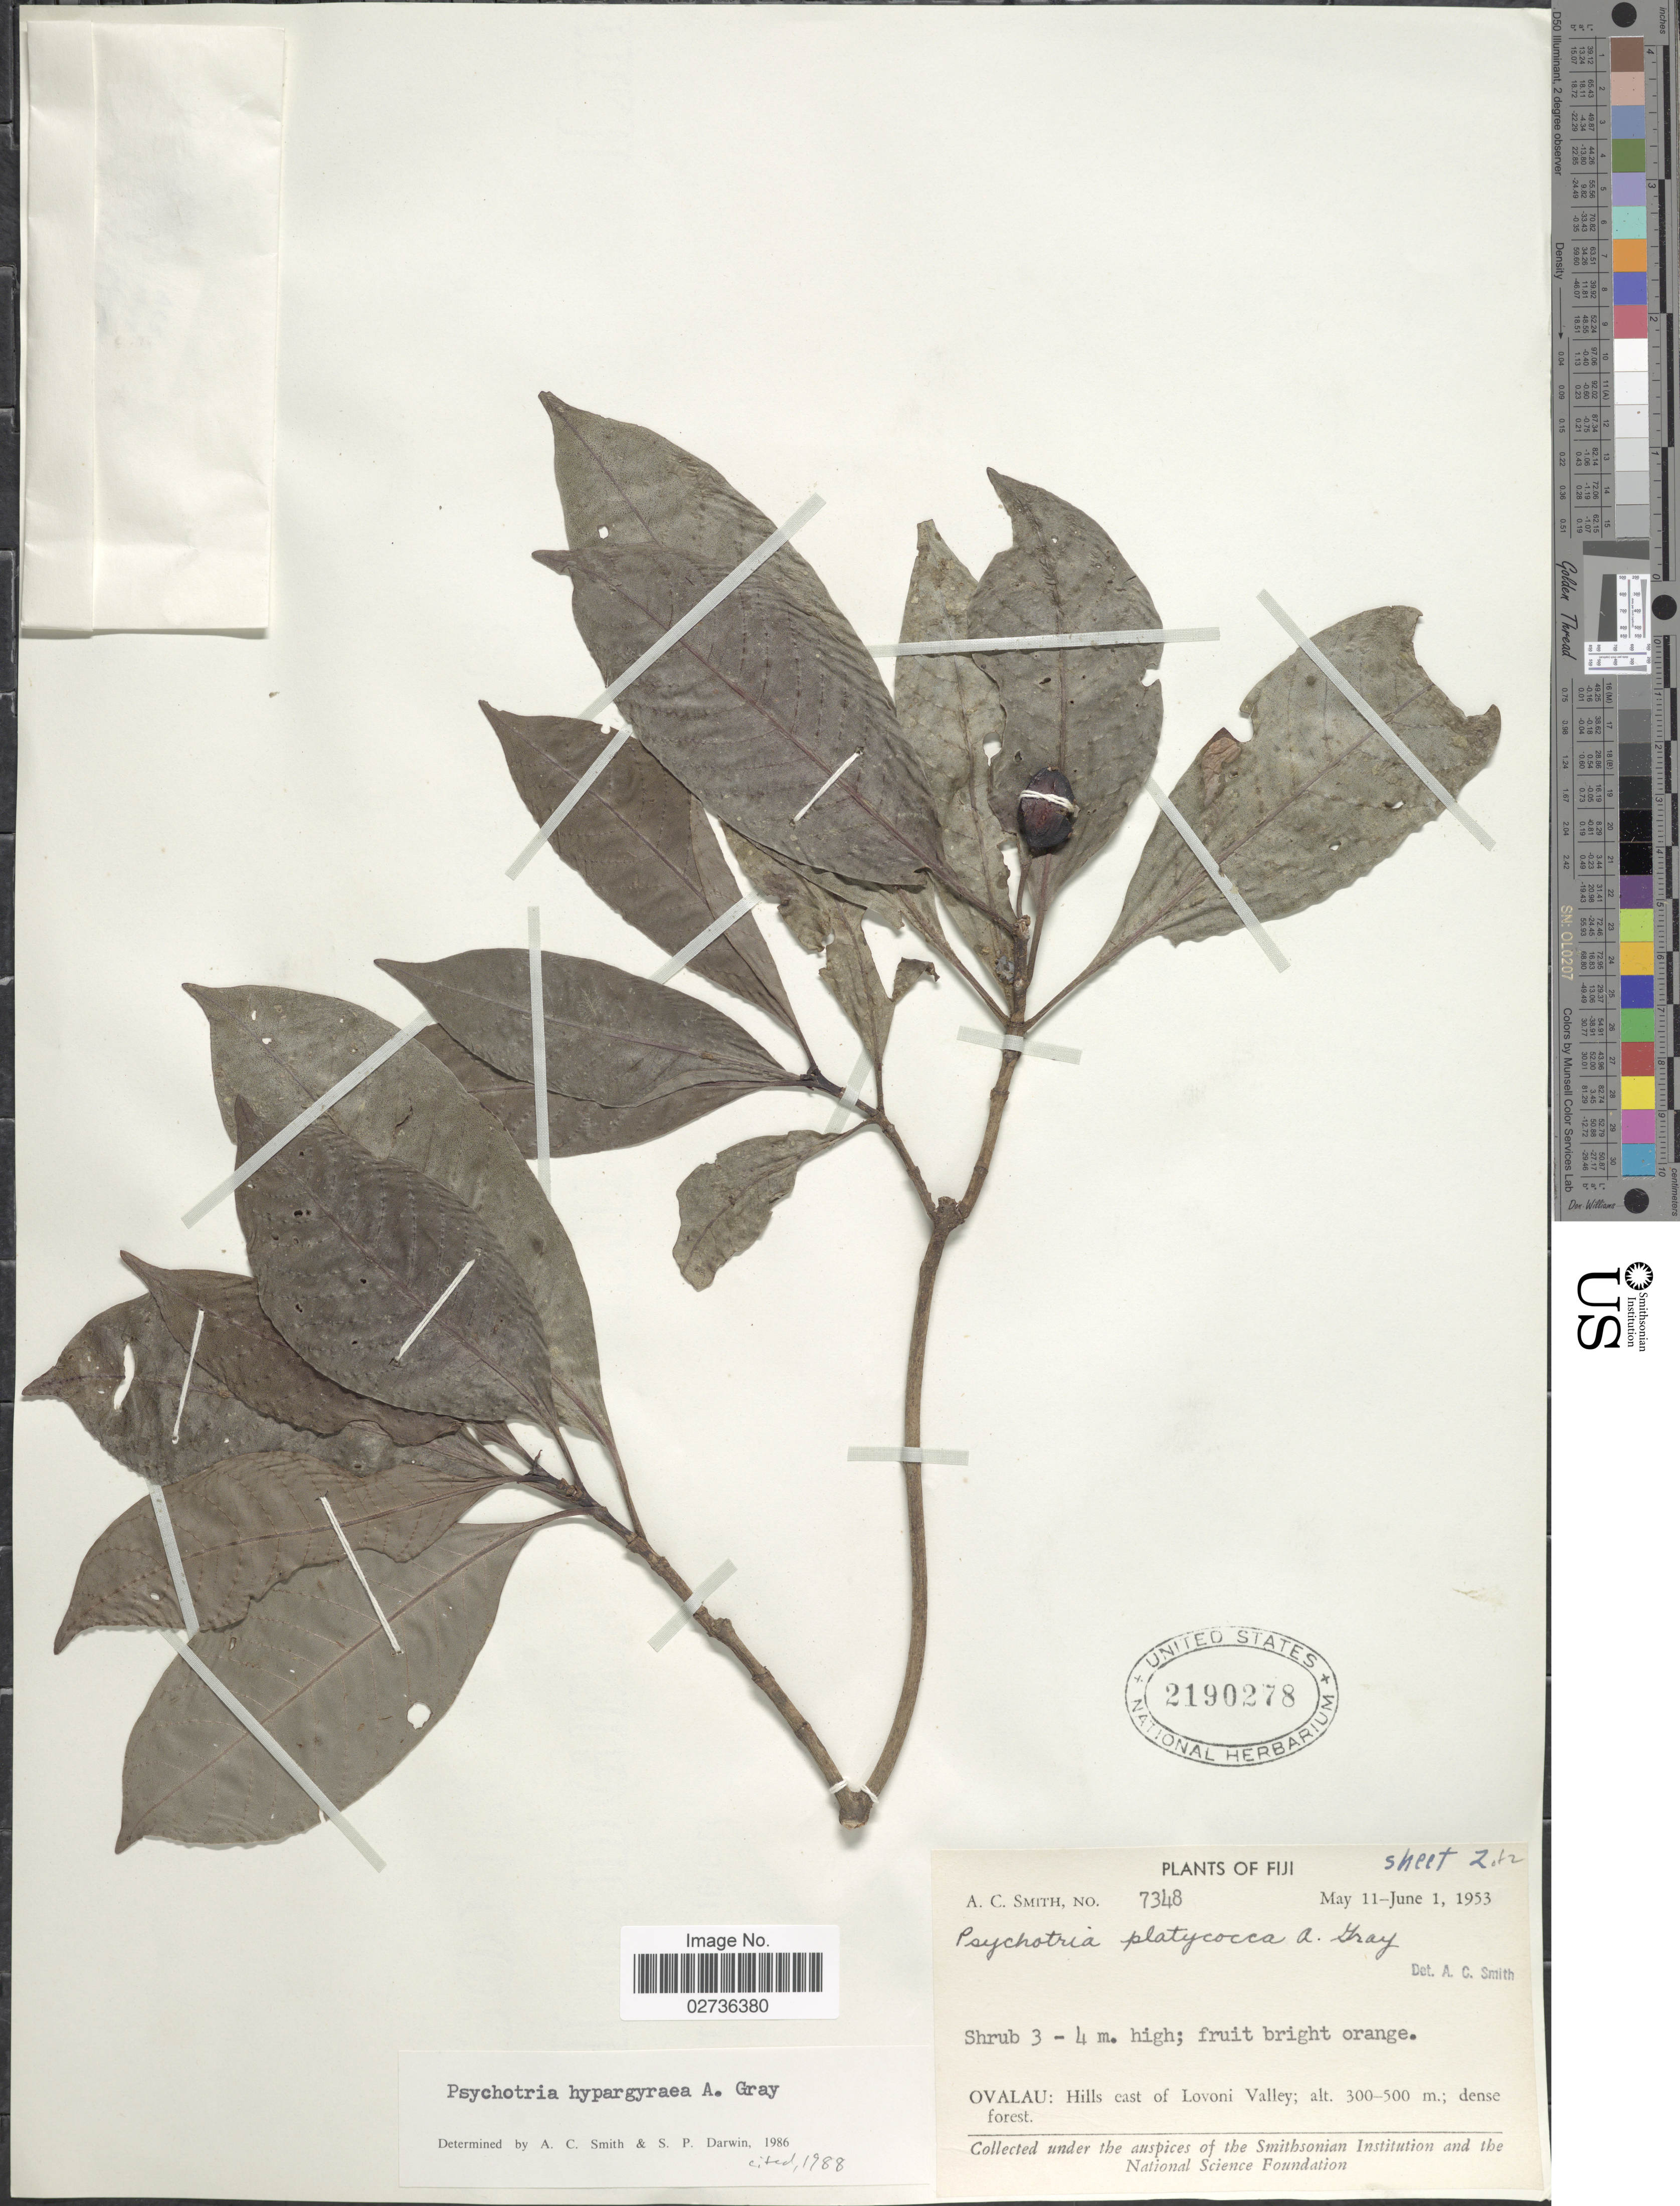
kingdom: Plantae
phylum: Tracheophyta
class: Magnoliopsida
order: Gentianales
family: Rubiaceae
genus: Psychotria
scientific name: Psychotria hypargyraea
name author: A. Gray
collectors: A. C. Smith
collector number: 7348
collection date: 1953-05-11/1953-06-01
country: Fiji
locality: Ovalau: Hills east of Lovoni Valley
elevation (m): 300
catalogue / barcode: US 2190278